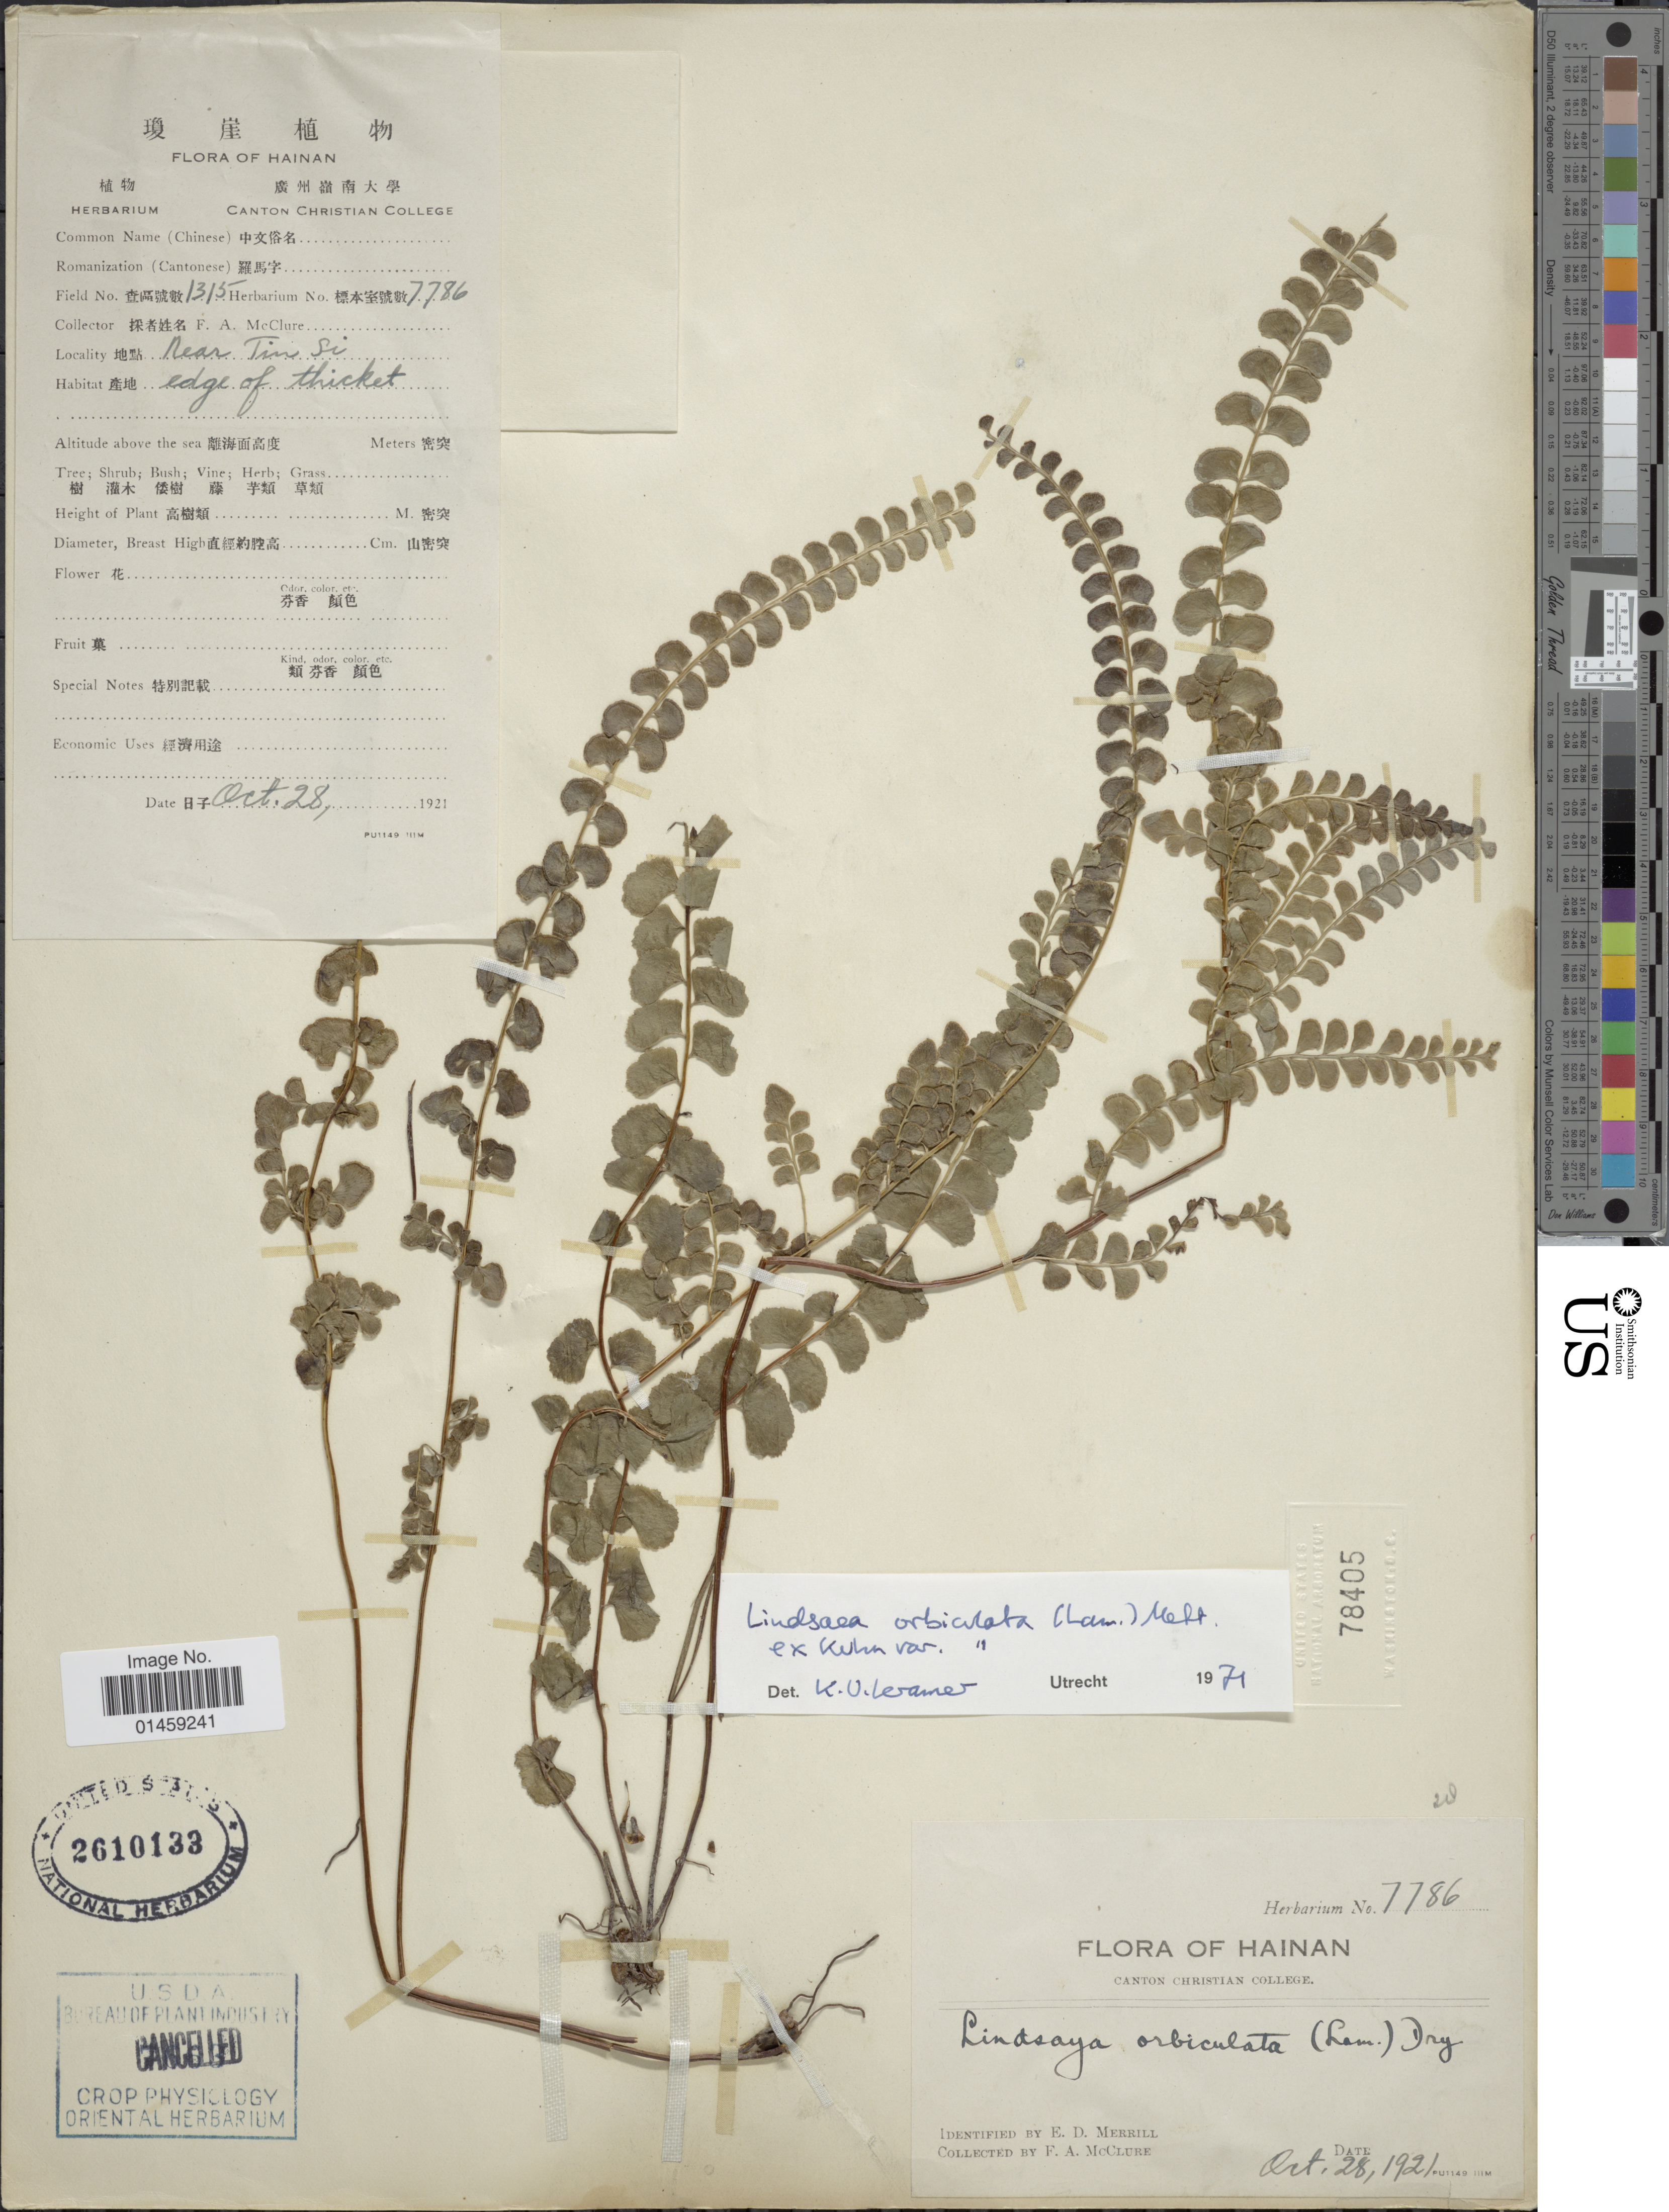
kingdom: Plantae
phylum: Tracheophyta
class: Polypodiopsida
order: Polypodiales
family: Lindsaeaceae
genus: Lindsaea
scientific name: Lindsaea orbiculata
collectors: F. A. McClure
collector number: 7786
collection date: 1921-10-28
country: China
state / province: Hainan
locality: Near Tin Si.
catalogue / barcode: US 2610133